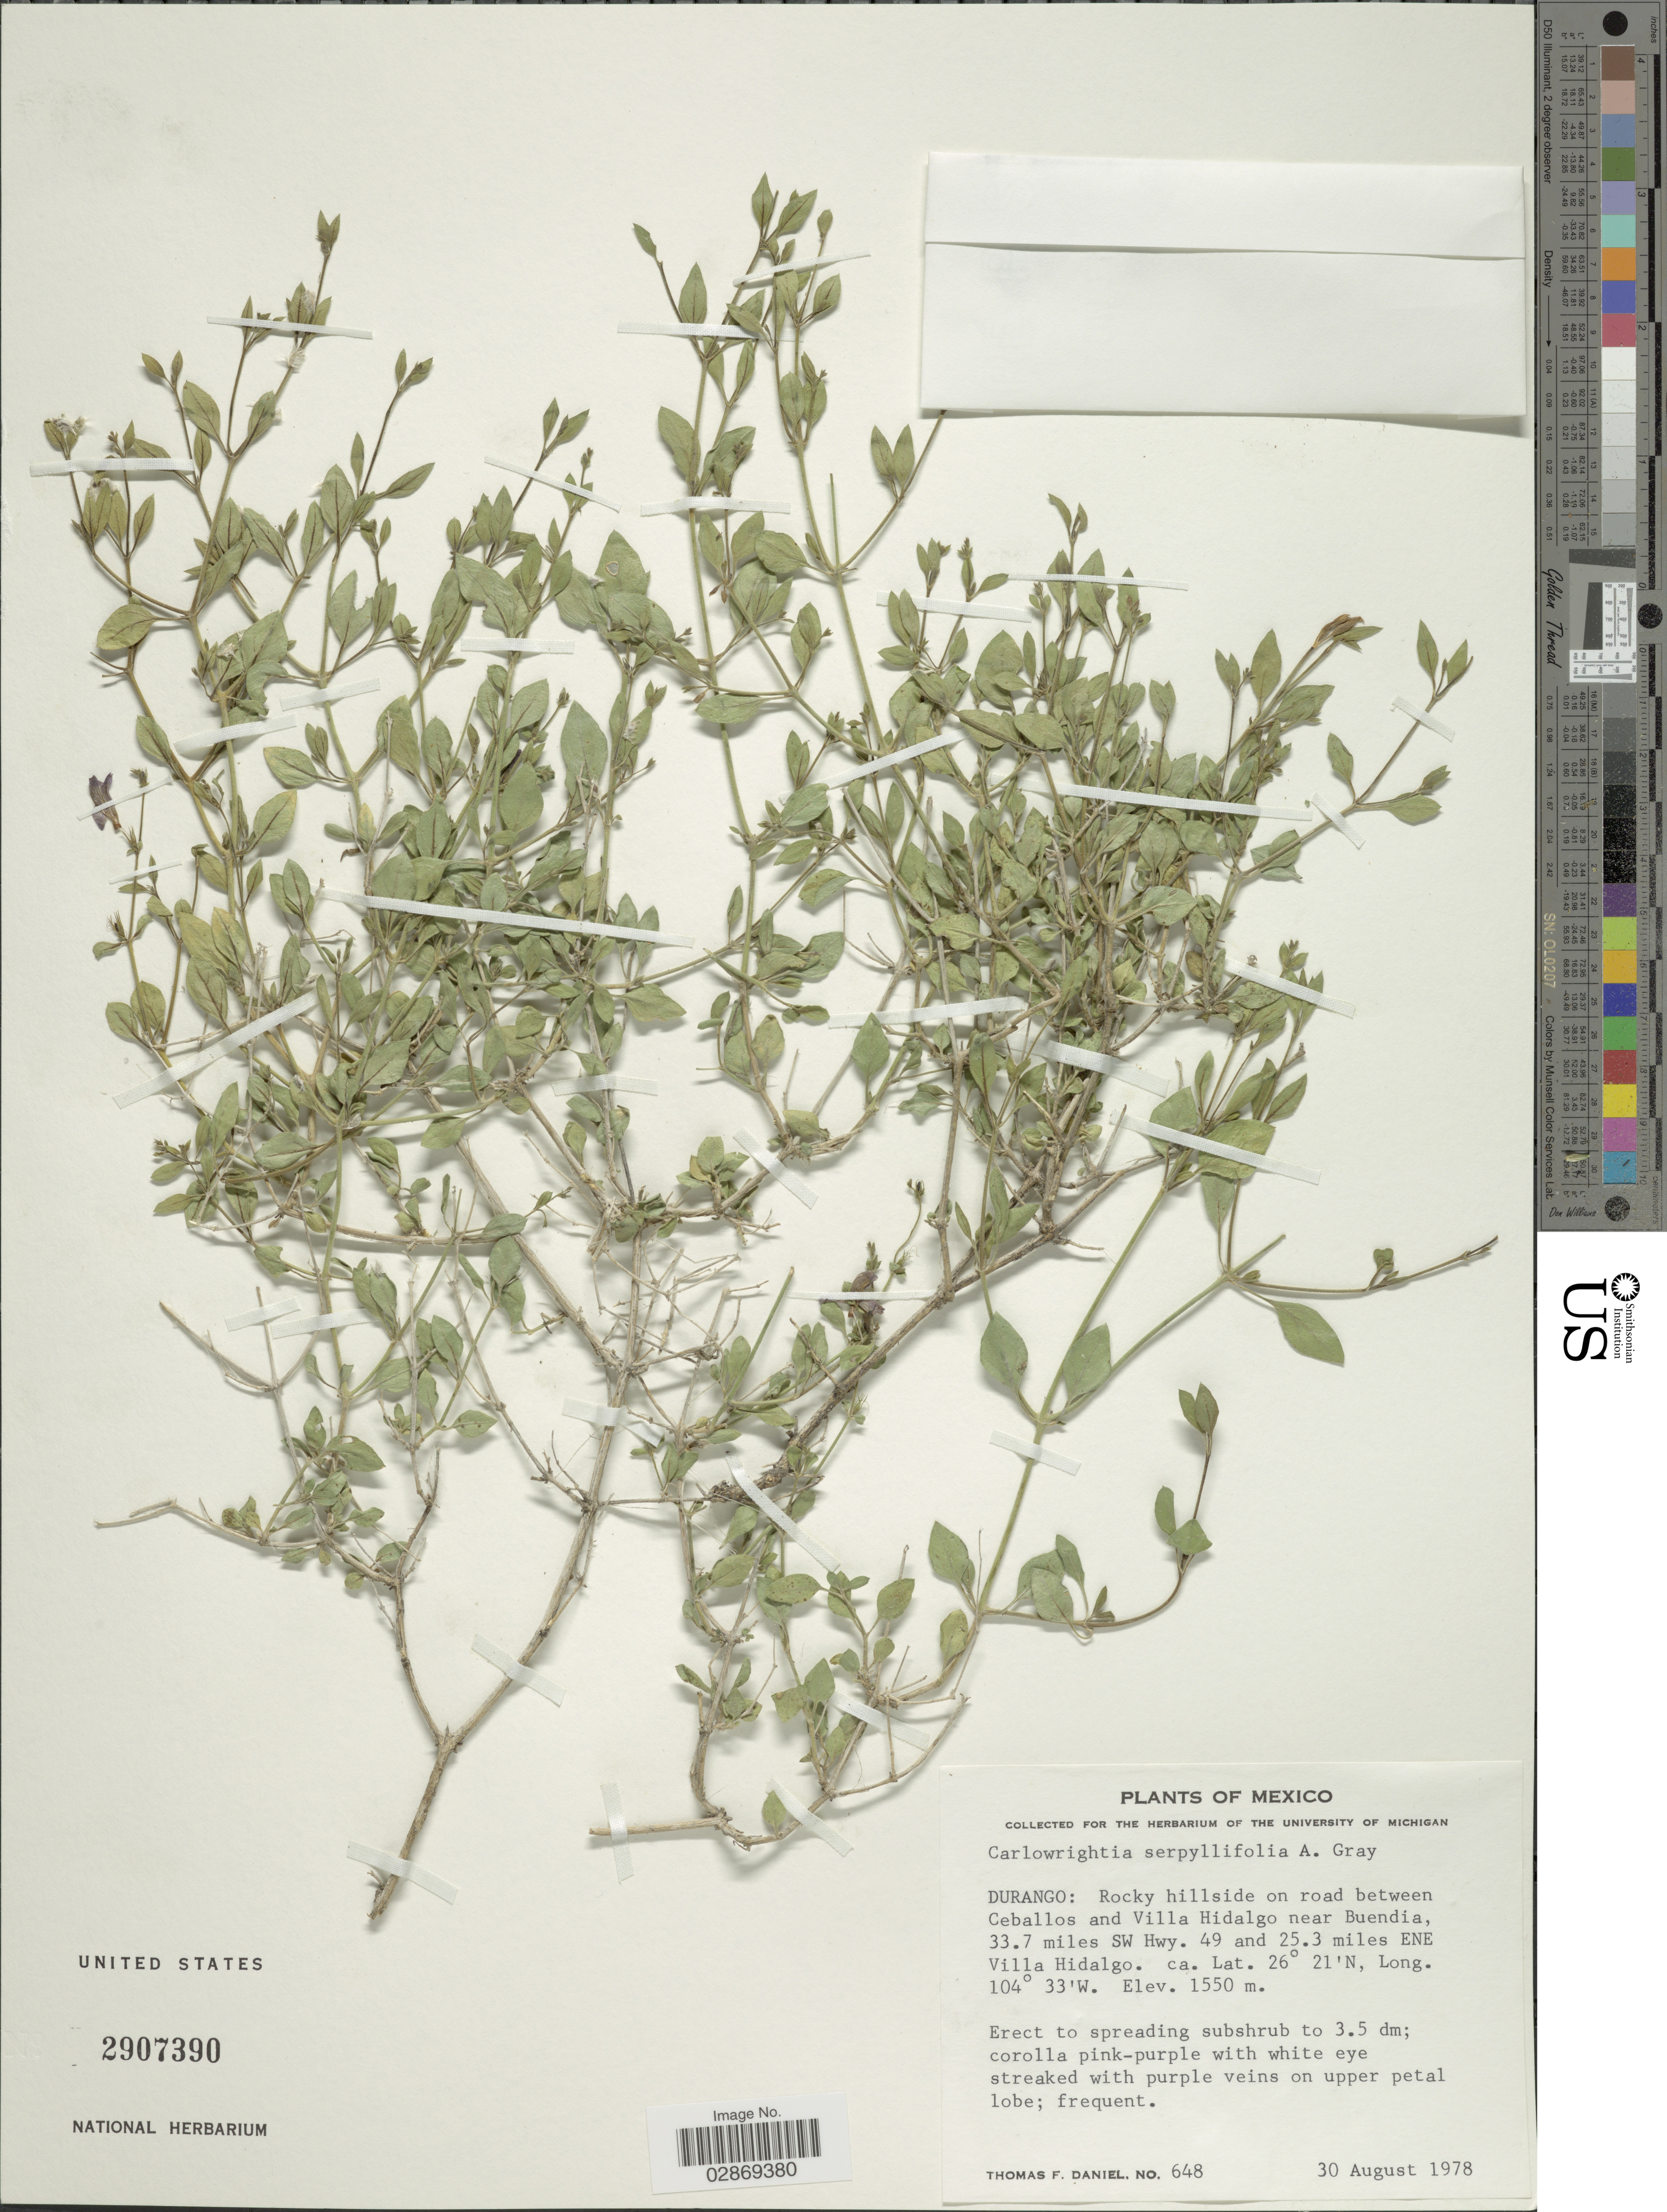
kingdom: Plantae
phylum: Tracheophyta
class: Magnoliopsida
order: Lamiales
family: Acanthaceae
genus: Carlowrightia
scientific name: Carlowrightia serpyllifolia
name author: A. Gray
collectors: T. F. Daniel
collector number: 648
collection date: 1978-08-30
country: Mexico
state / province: Durango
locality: Durango: Rocky hillside on road between Ceballos and Villa Hidalgo near Buendia, 33.7 miles SW Hwy. 49 and 25.3 miles ENE Villa Hidalgo.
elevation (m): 1550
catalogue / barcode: US 2907390